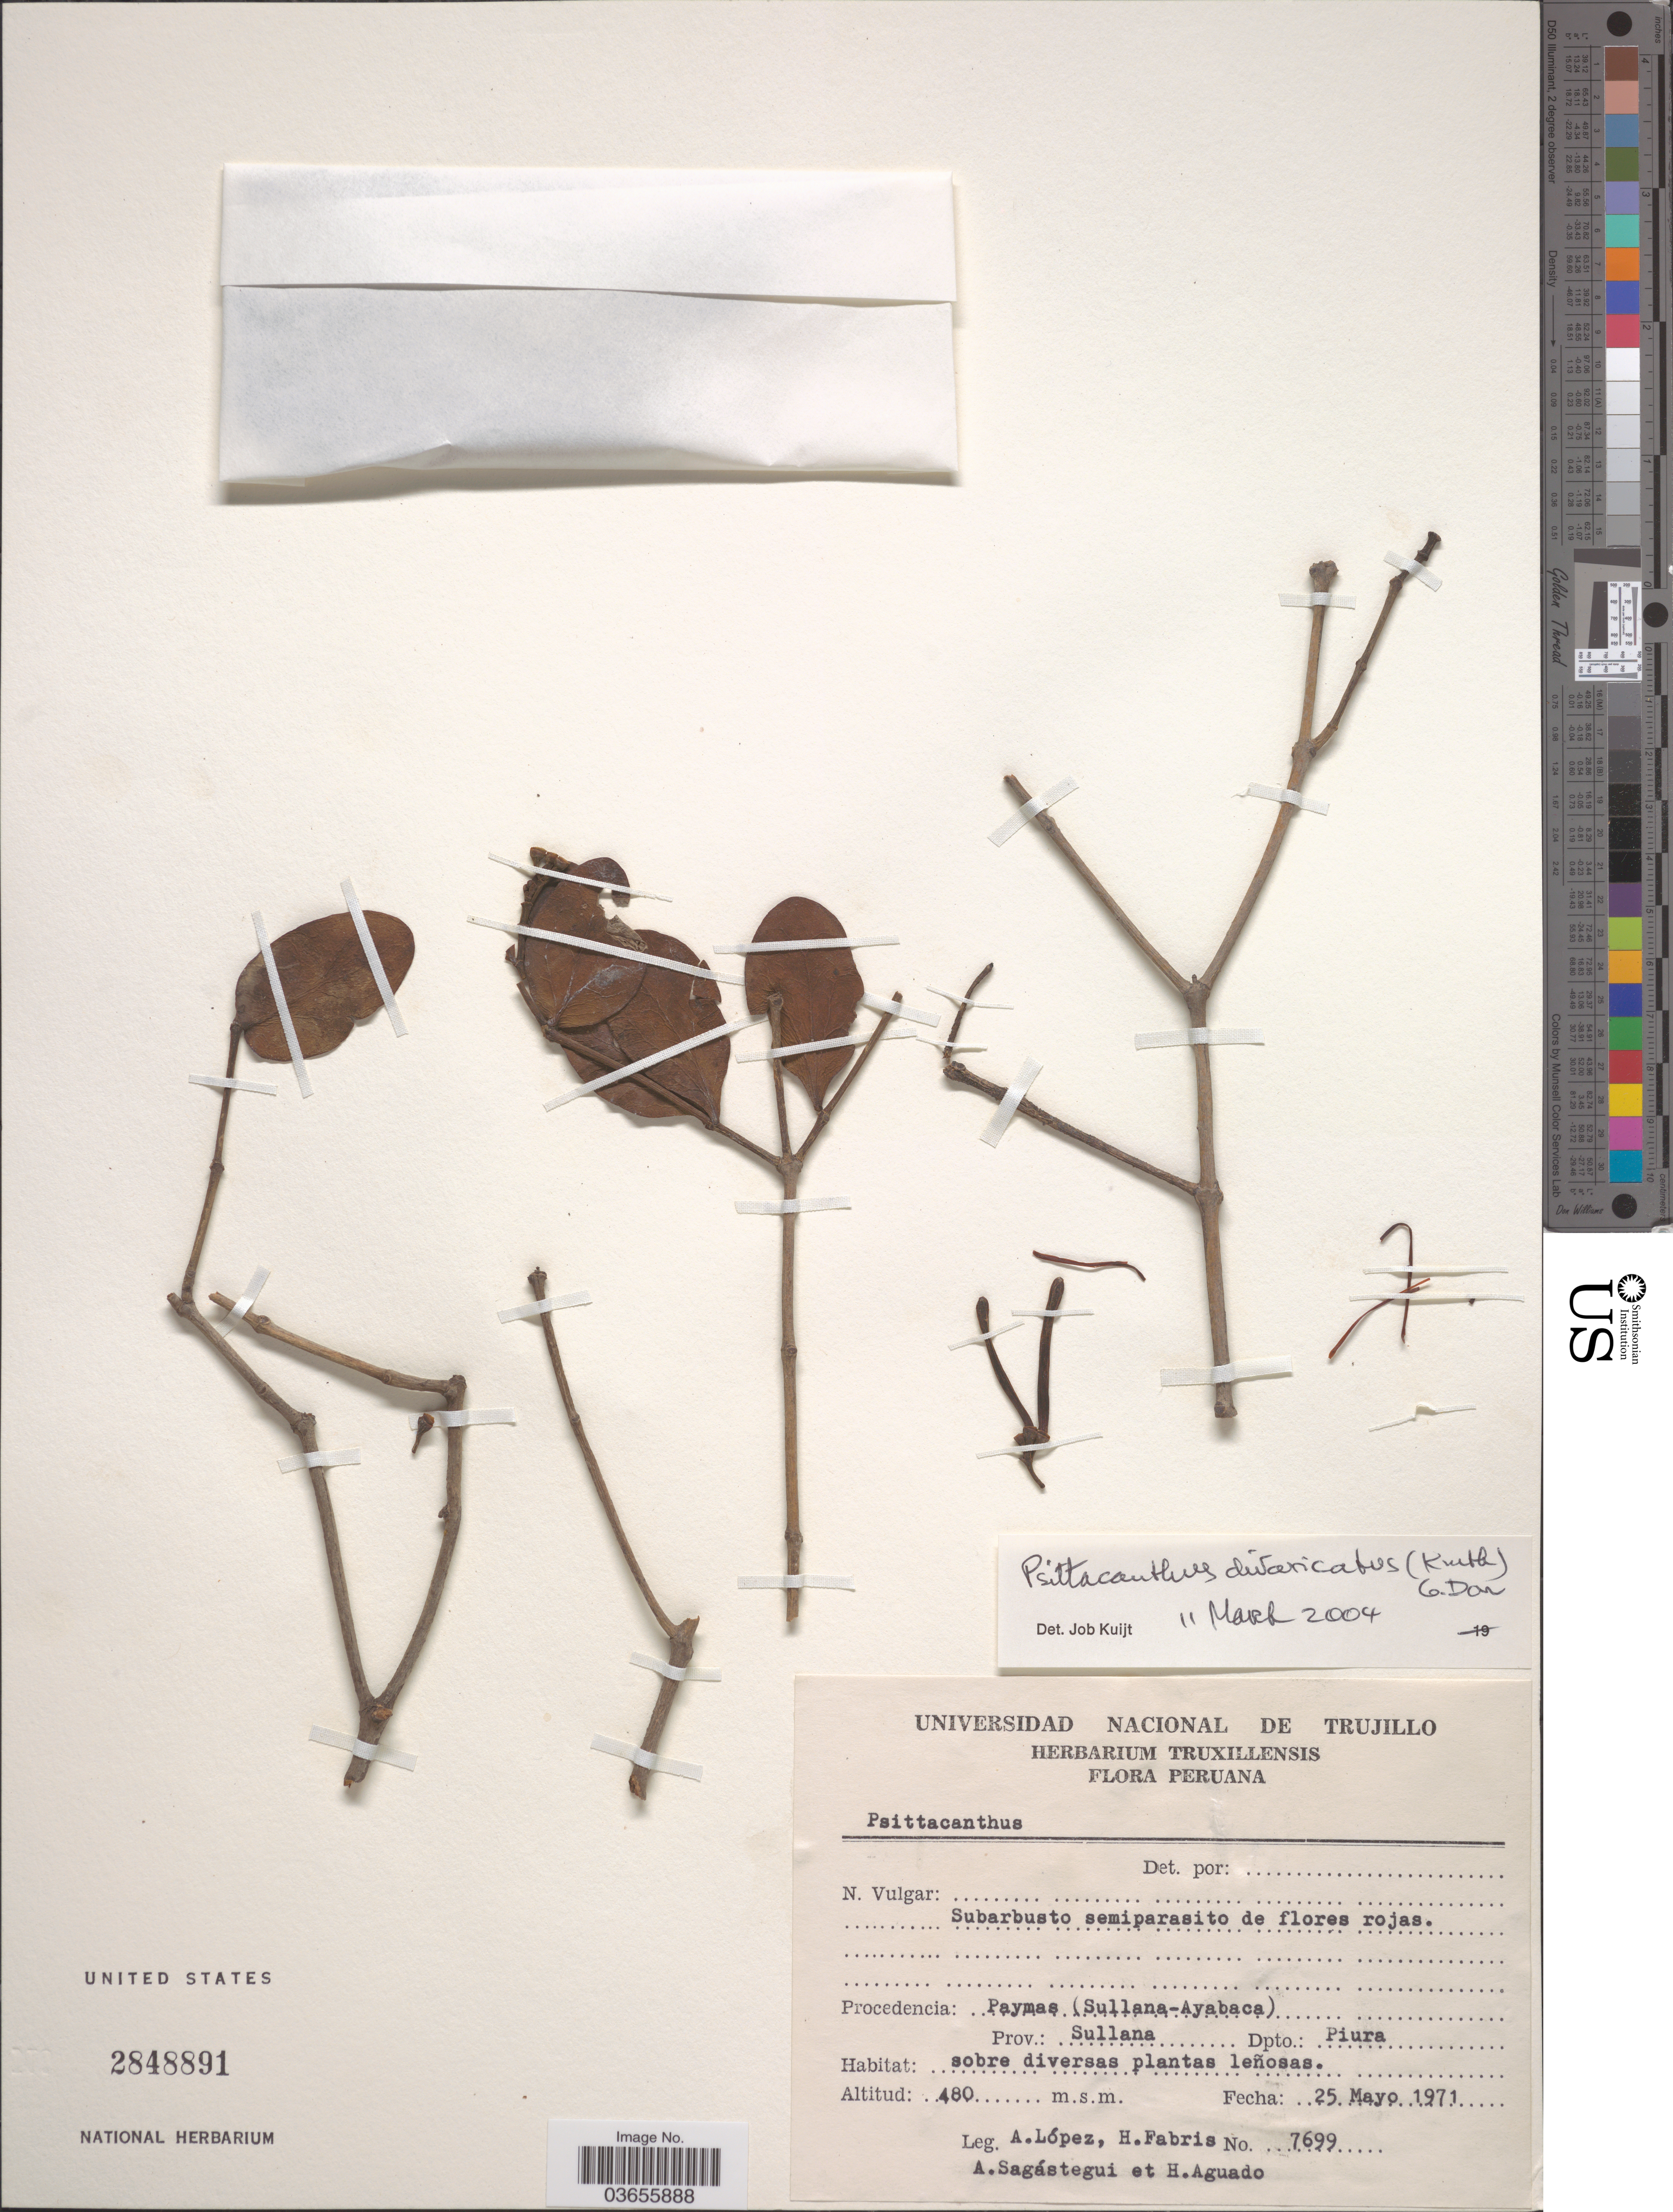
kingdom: Plantae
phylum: Tracheophyta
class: Magnoliopsida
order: Santalales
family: Loranthaceae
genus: Psittacanthus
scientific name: Psittacanthus divaricatus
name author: (Kunth) G. Don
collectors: A. López, H. Fabris, A. Sagastegui & H. Aguado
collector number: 7699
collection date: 1971-05-25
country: Peru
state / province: Piura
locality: Procedencia: Paymas (Sullana-Ayabaca). Prov.: Sullana Dpto.: Piura.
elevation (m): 480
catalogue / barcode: US 2848891